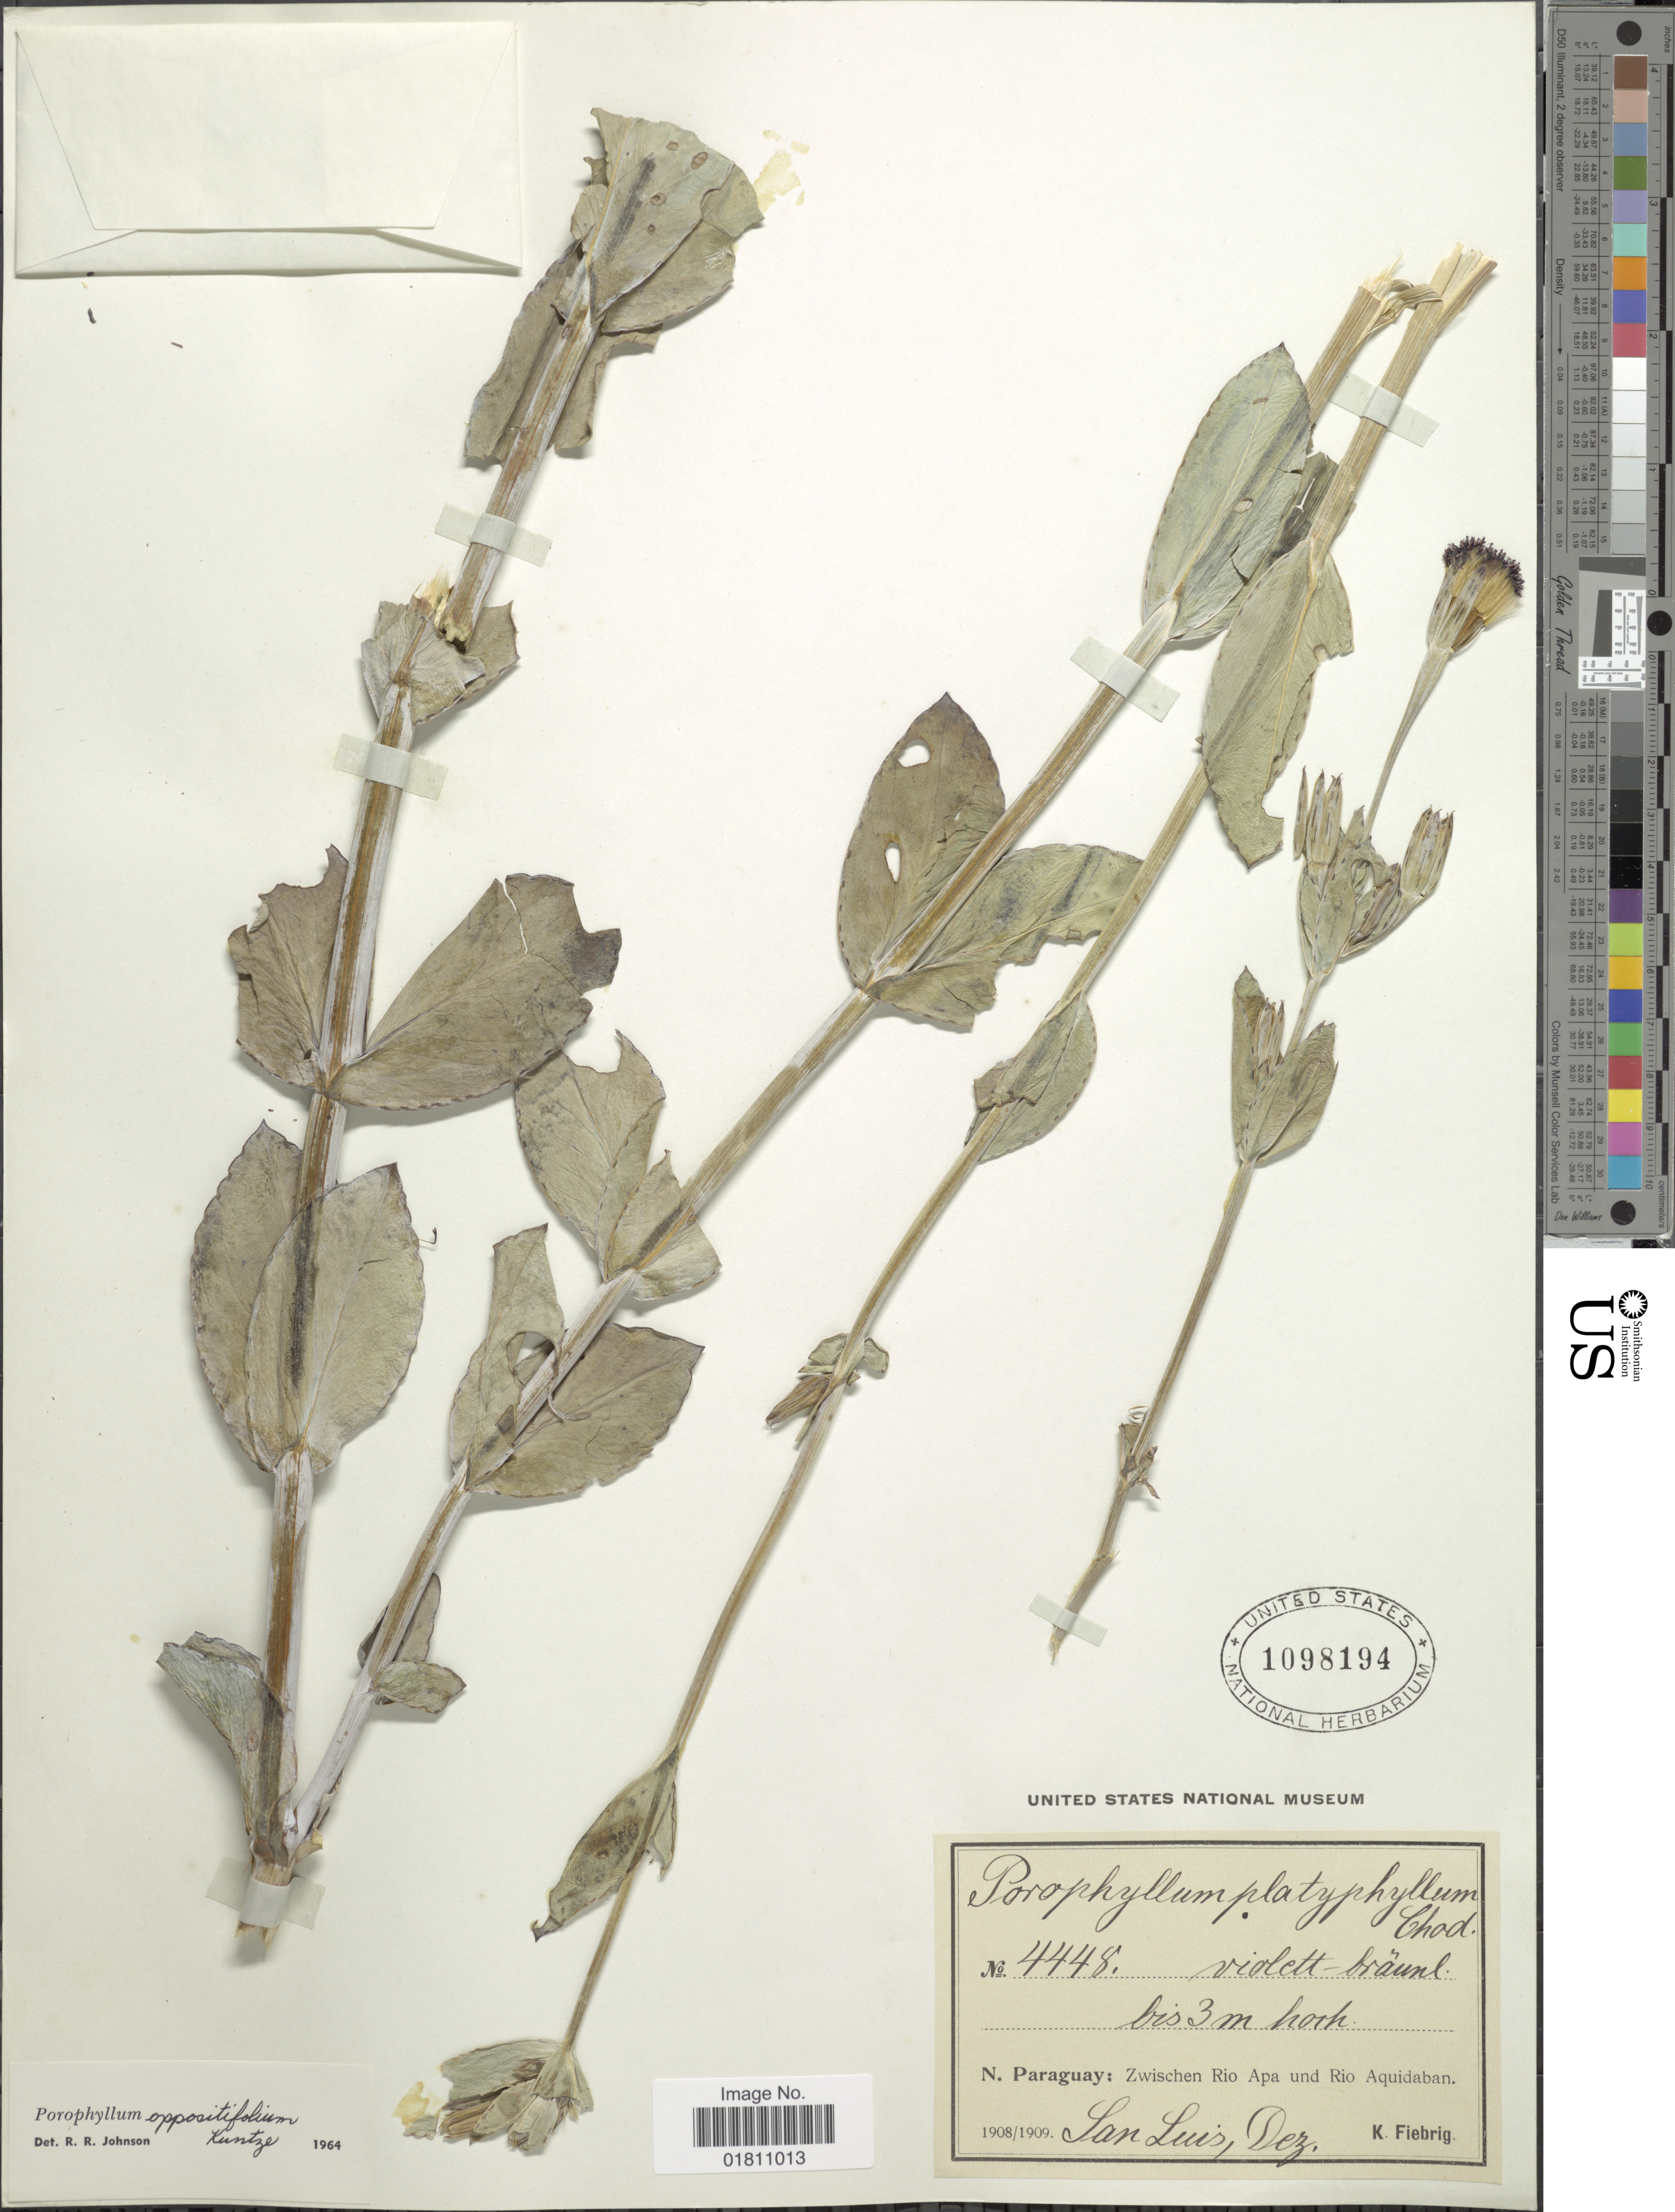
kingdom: Plantae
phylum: Tracheophyta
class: Magnoliopsida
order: Asterales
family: Asteraceae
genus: Porophyllum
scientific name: Porophyllum platyphyllum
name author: Chodat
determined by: Anzuinelli, M.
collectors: K. Fiebrig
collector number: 4448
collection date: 1908/1909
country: Paraguay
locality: N. Paraguay: Zwischen Rio Apa und Rio Aquidaban, San Luis, Dez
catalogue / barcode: US 1098194